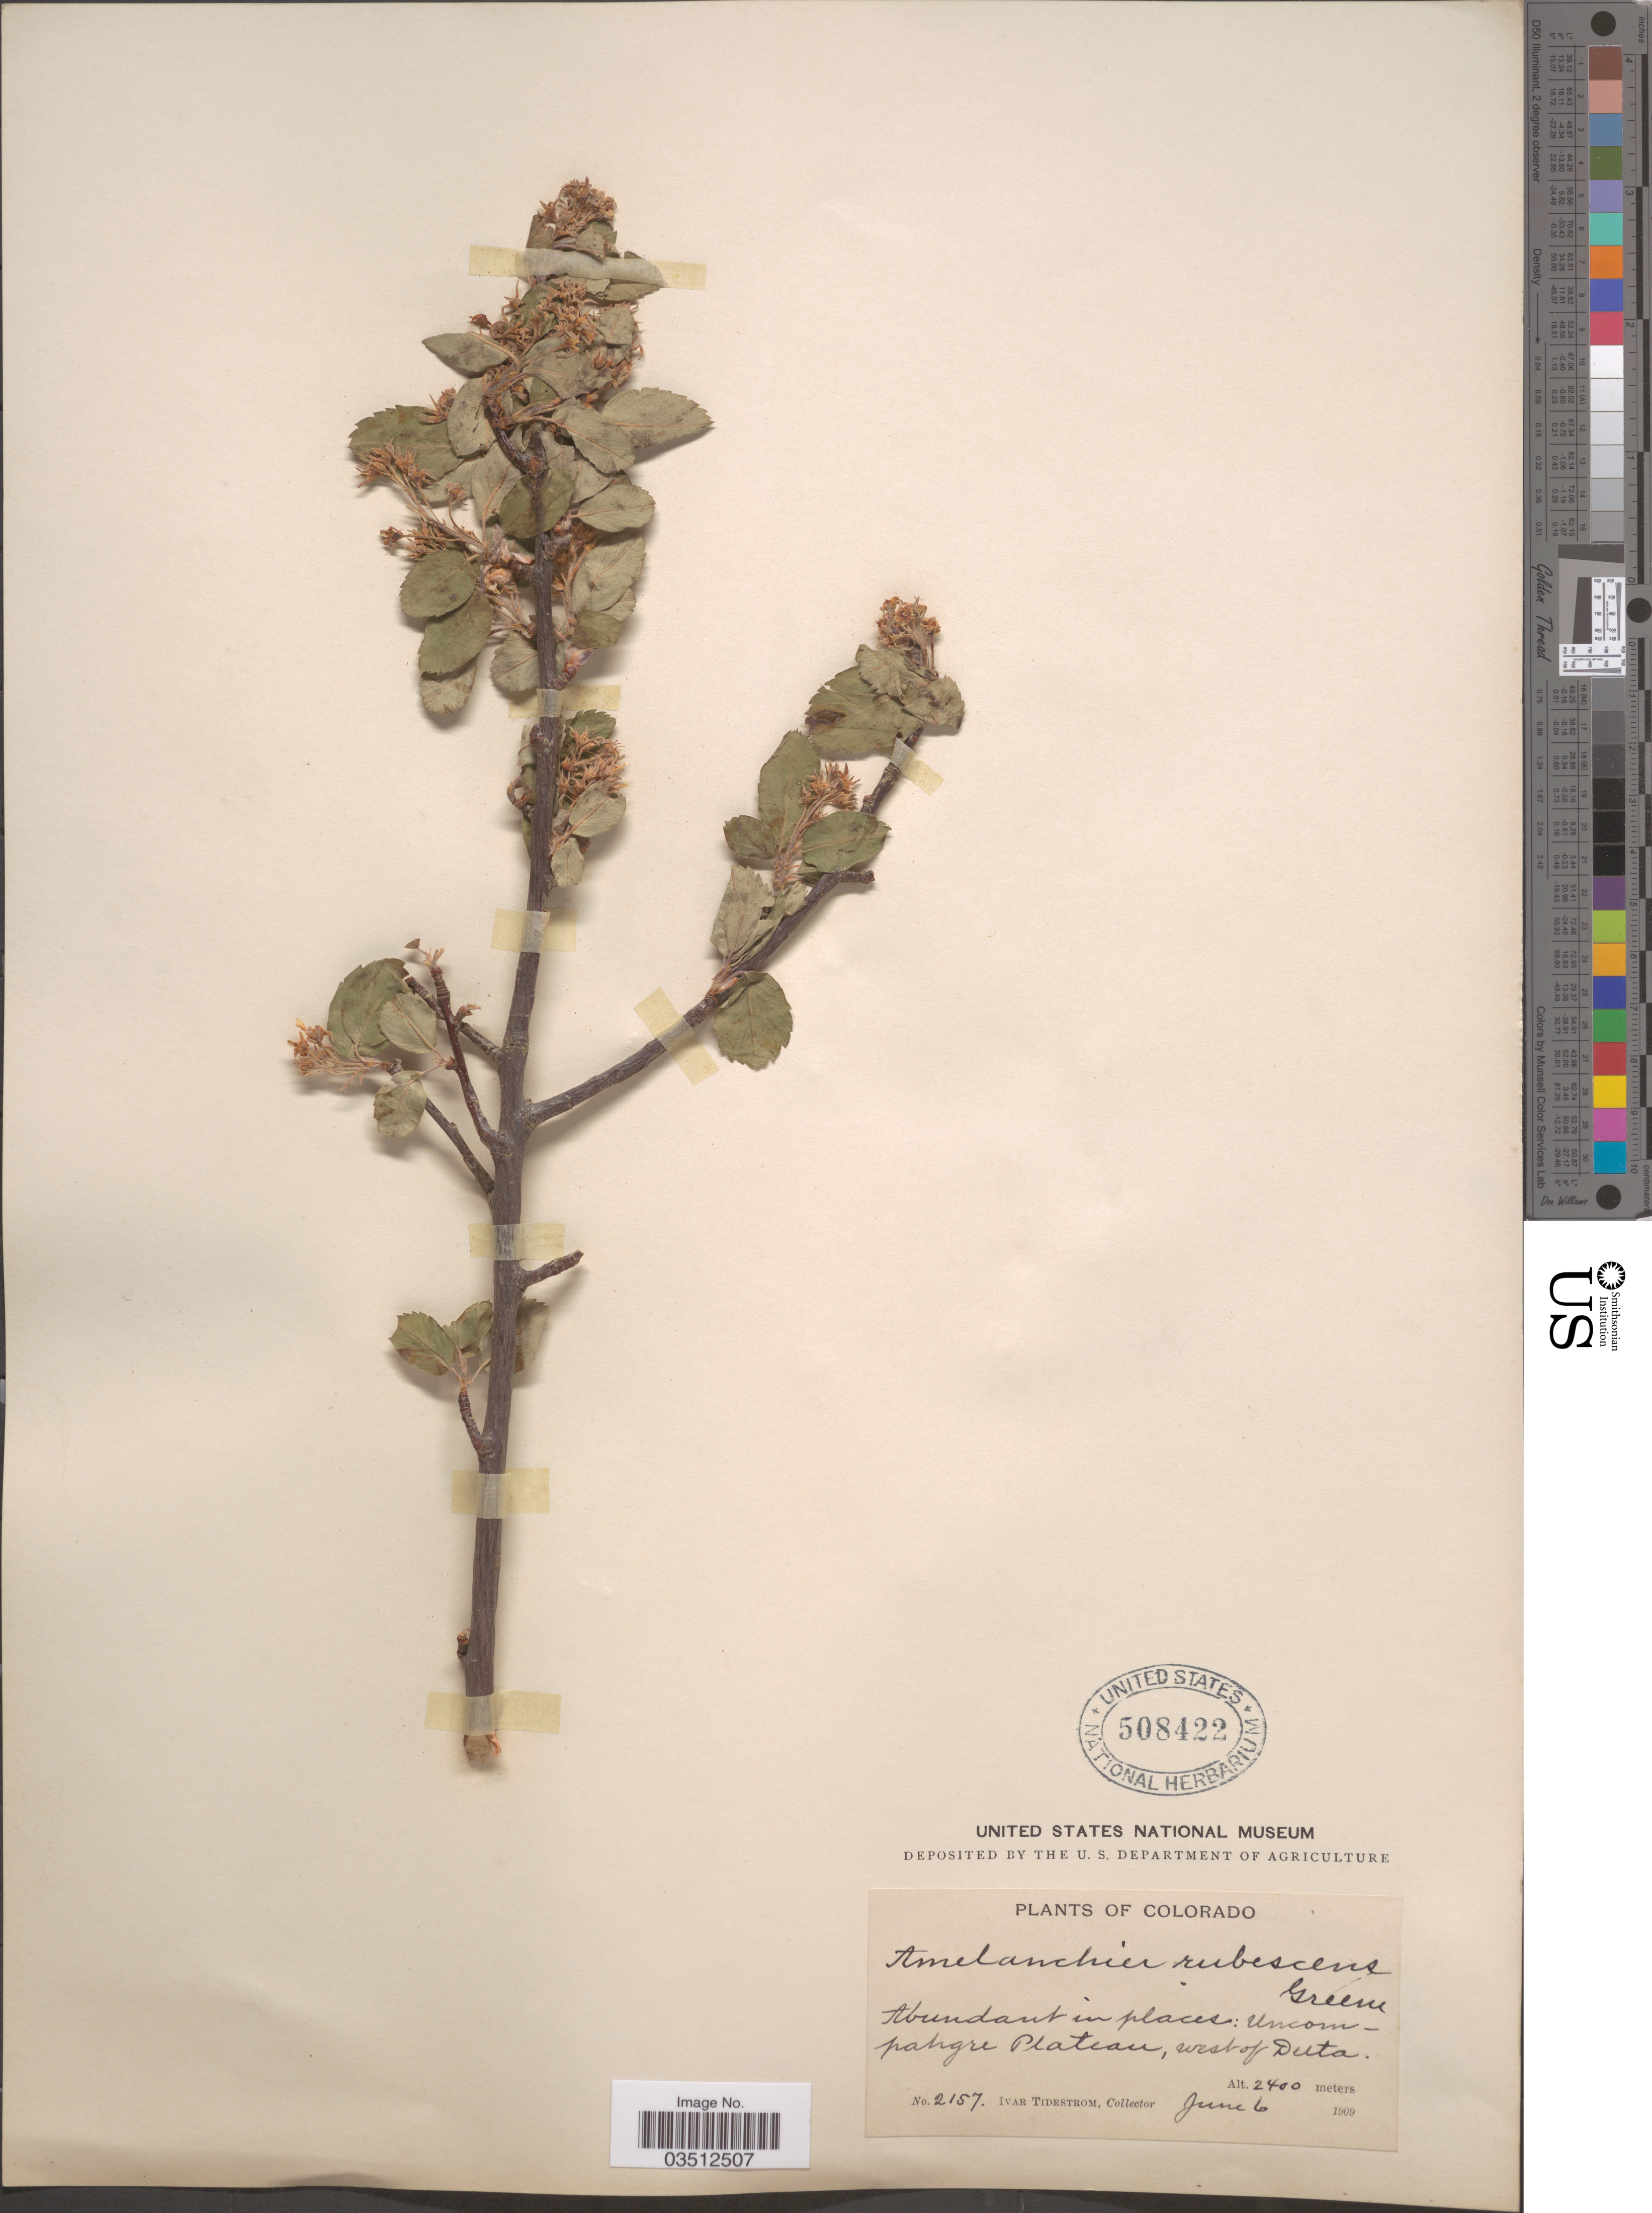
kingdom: Plantae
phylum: Tracheophyta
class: Magnoliopsida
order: Rosales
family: Rosaceae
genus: Amelanchier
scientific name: Amelanchier prunifolia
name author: Greene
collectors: I. F. Tidestrom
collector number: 2157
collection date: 1909-06-06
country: United States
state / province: Colorado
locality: Abundant in places: Uncompahgre Plateau, west of Duta.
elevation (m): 2400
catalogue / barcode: US 508422